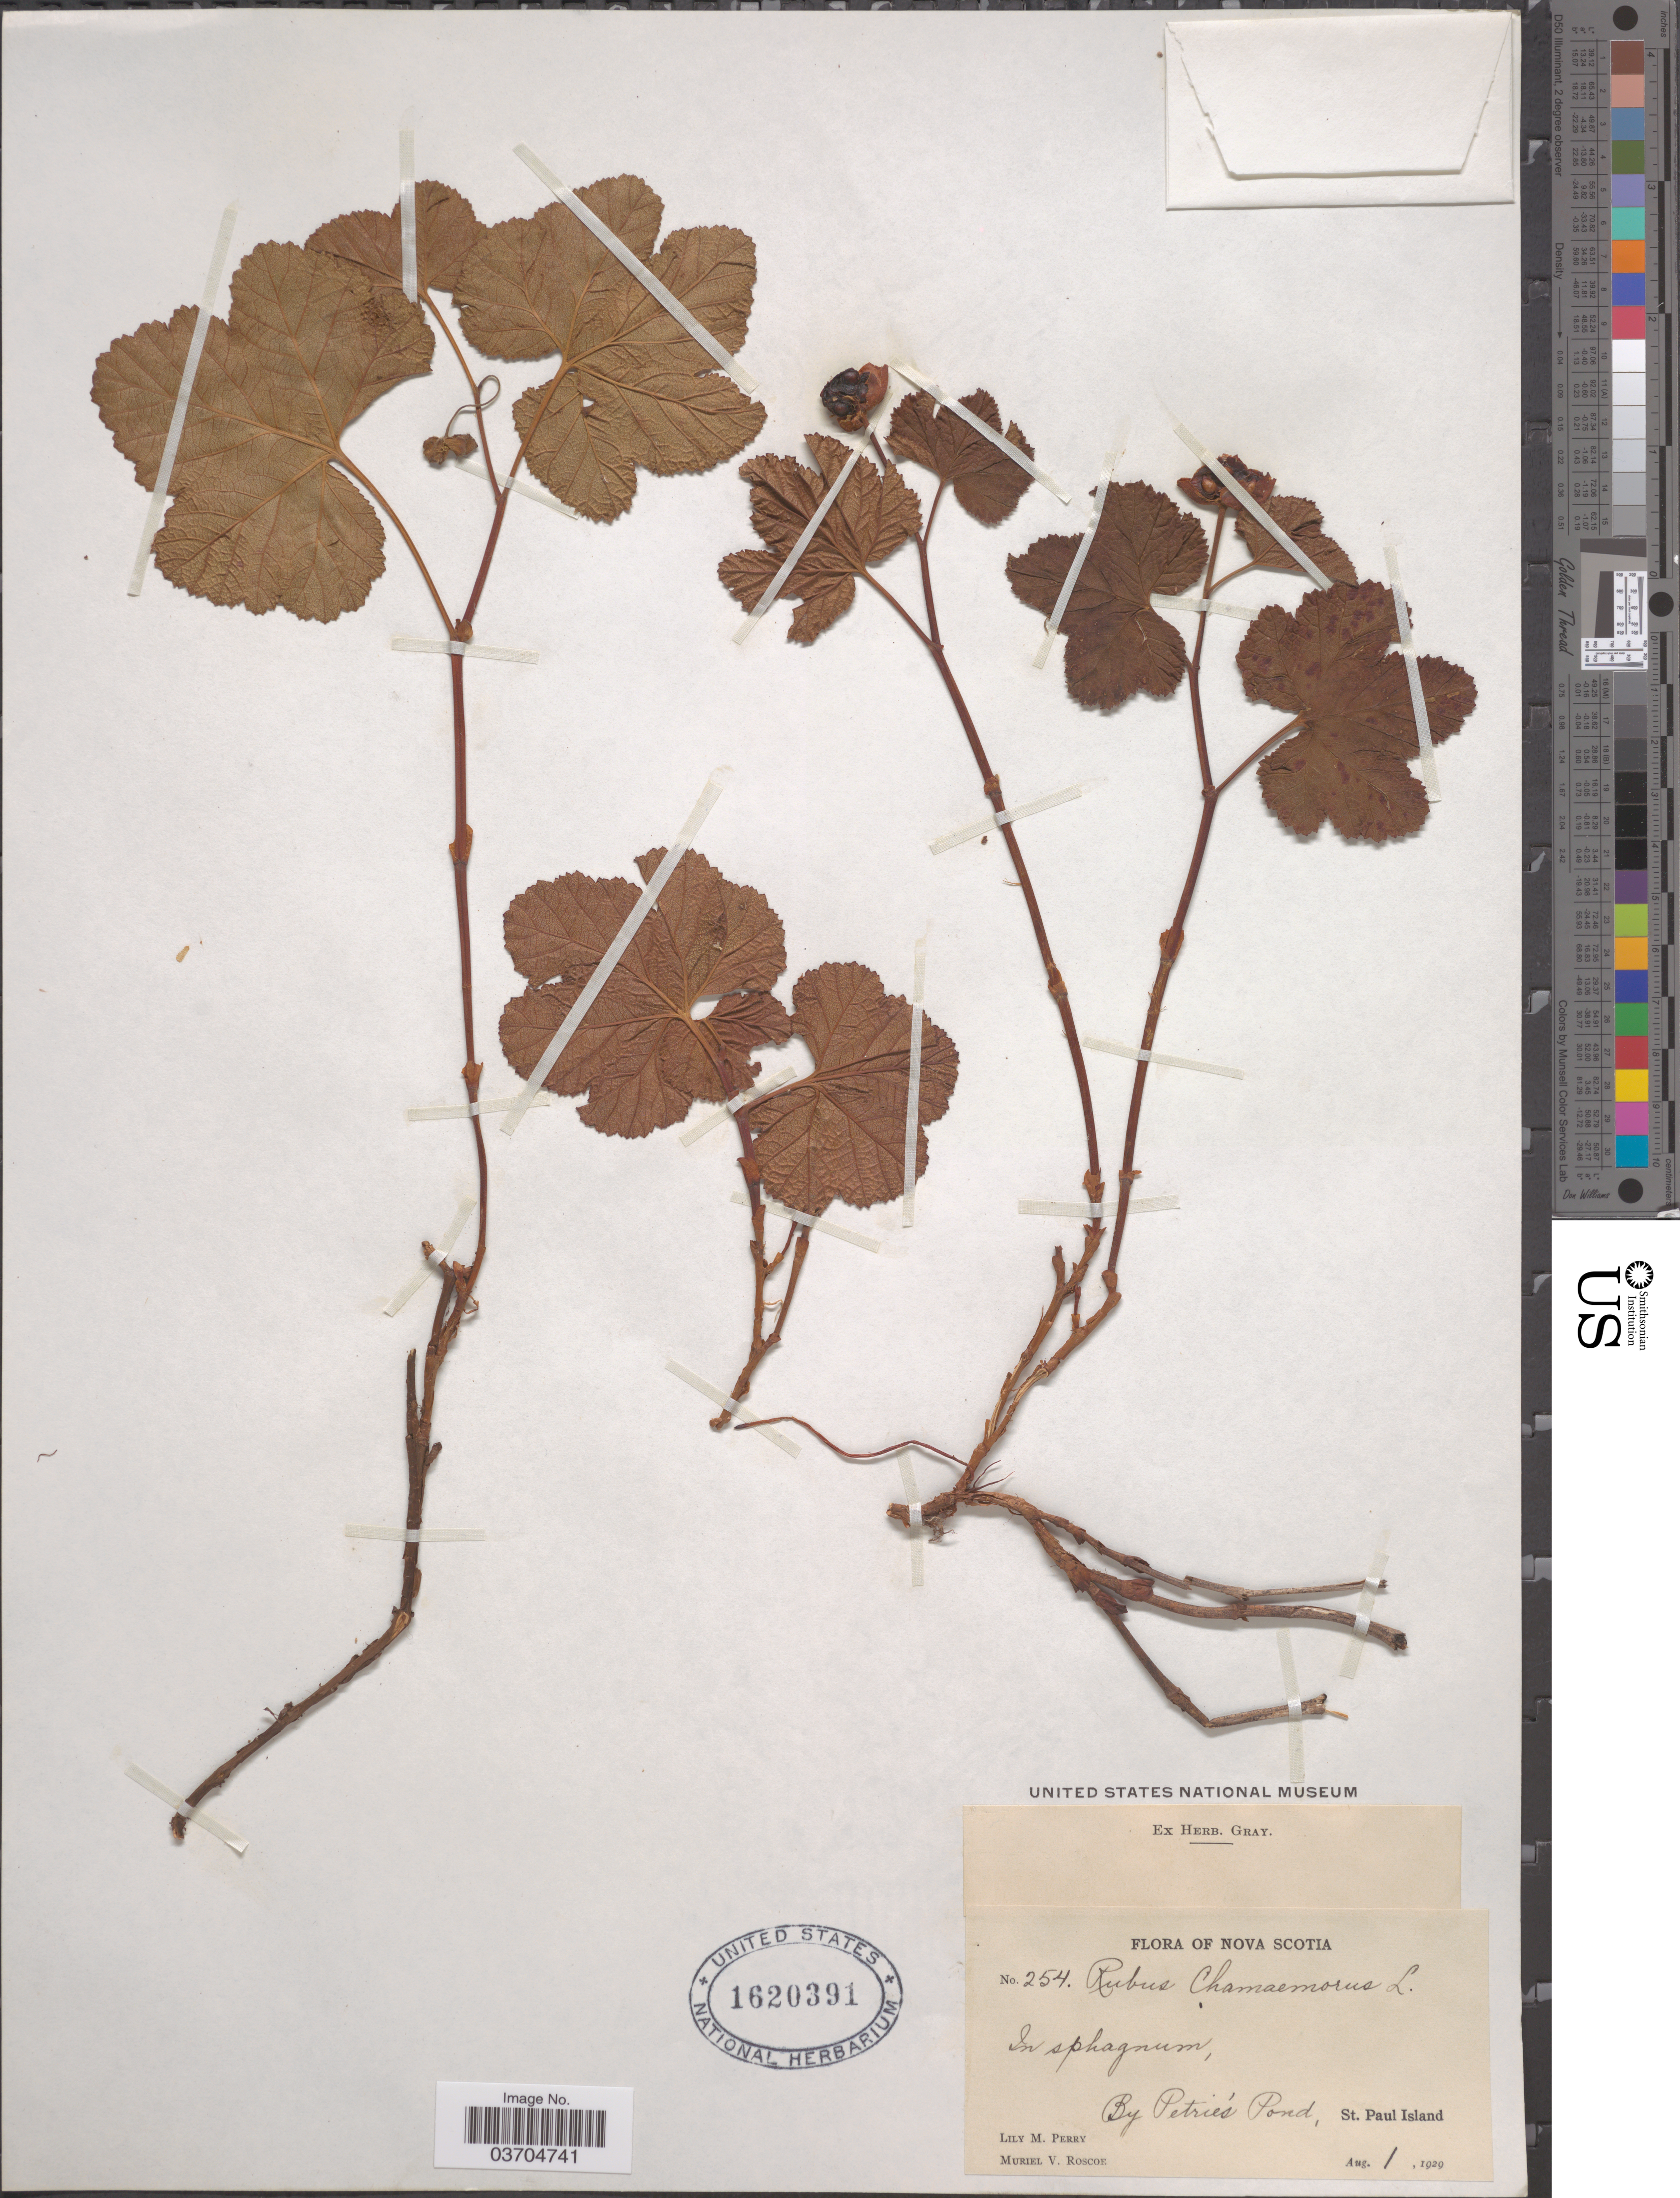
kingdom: Plantae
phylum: Tracheophyta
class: Magnoliopsida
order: Rosales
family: Rosaceae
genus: Rubus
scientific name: Rubus chamaemorus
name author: L.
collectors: L. M. Perry & M. Roscoe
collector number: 254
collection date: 1929-08-01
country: Canada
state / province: Nova Scotia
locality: By Petriés Pond, St. Paul Island.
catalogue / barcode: US 1620391